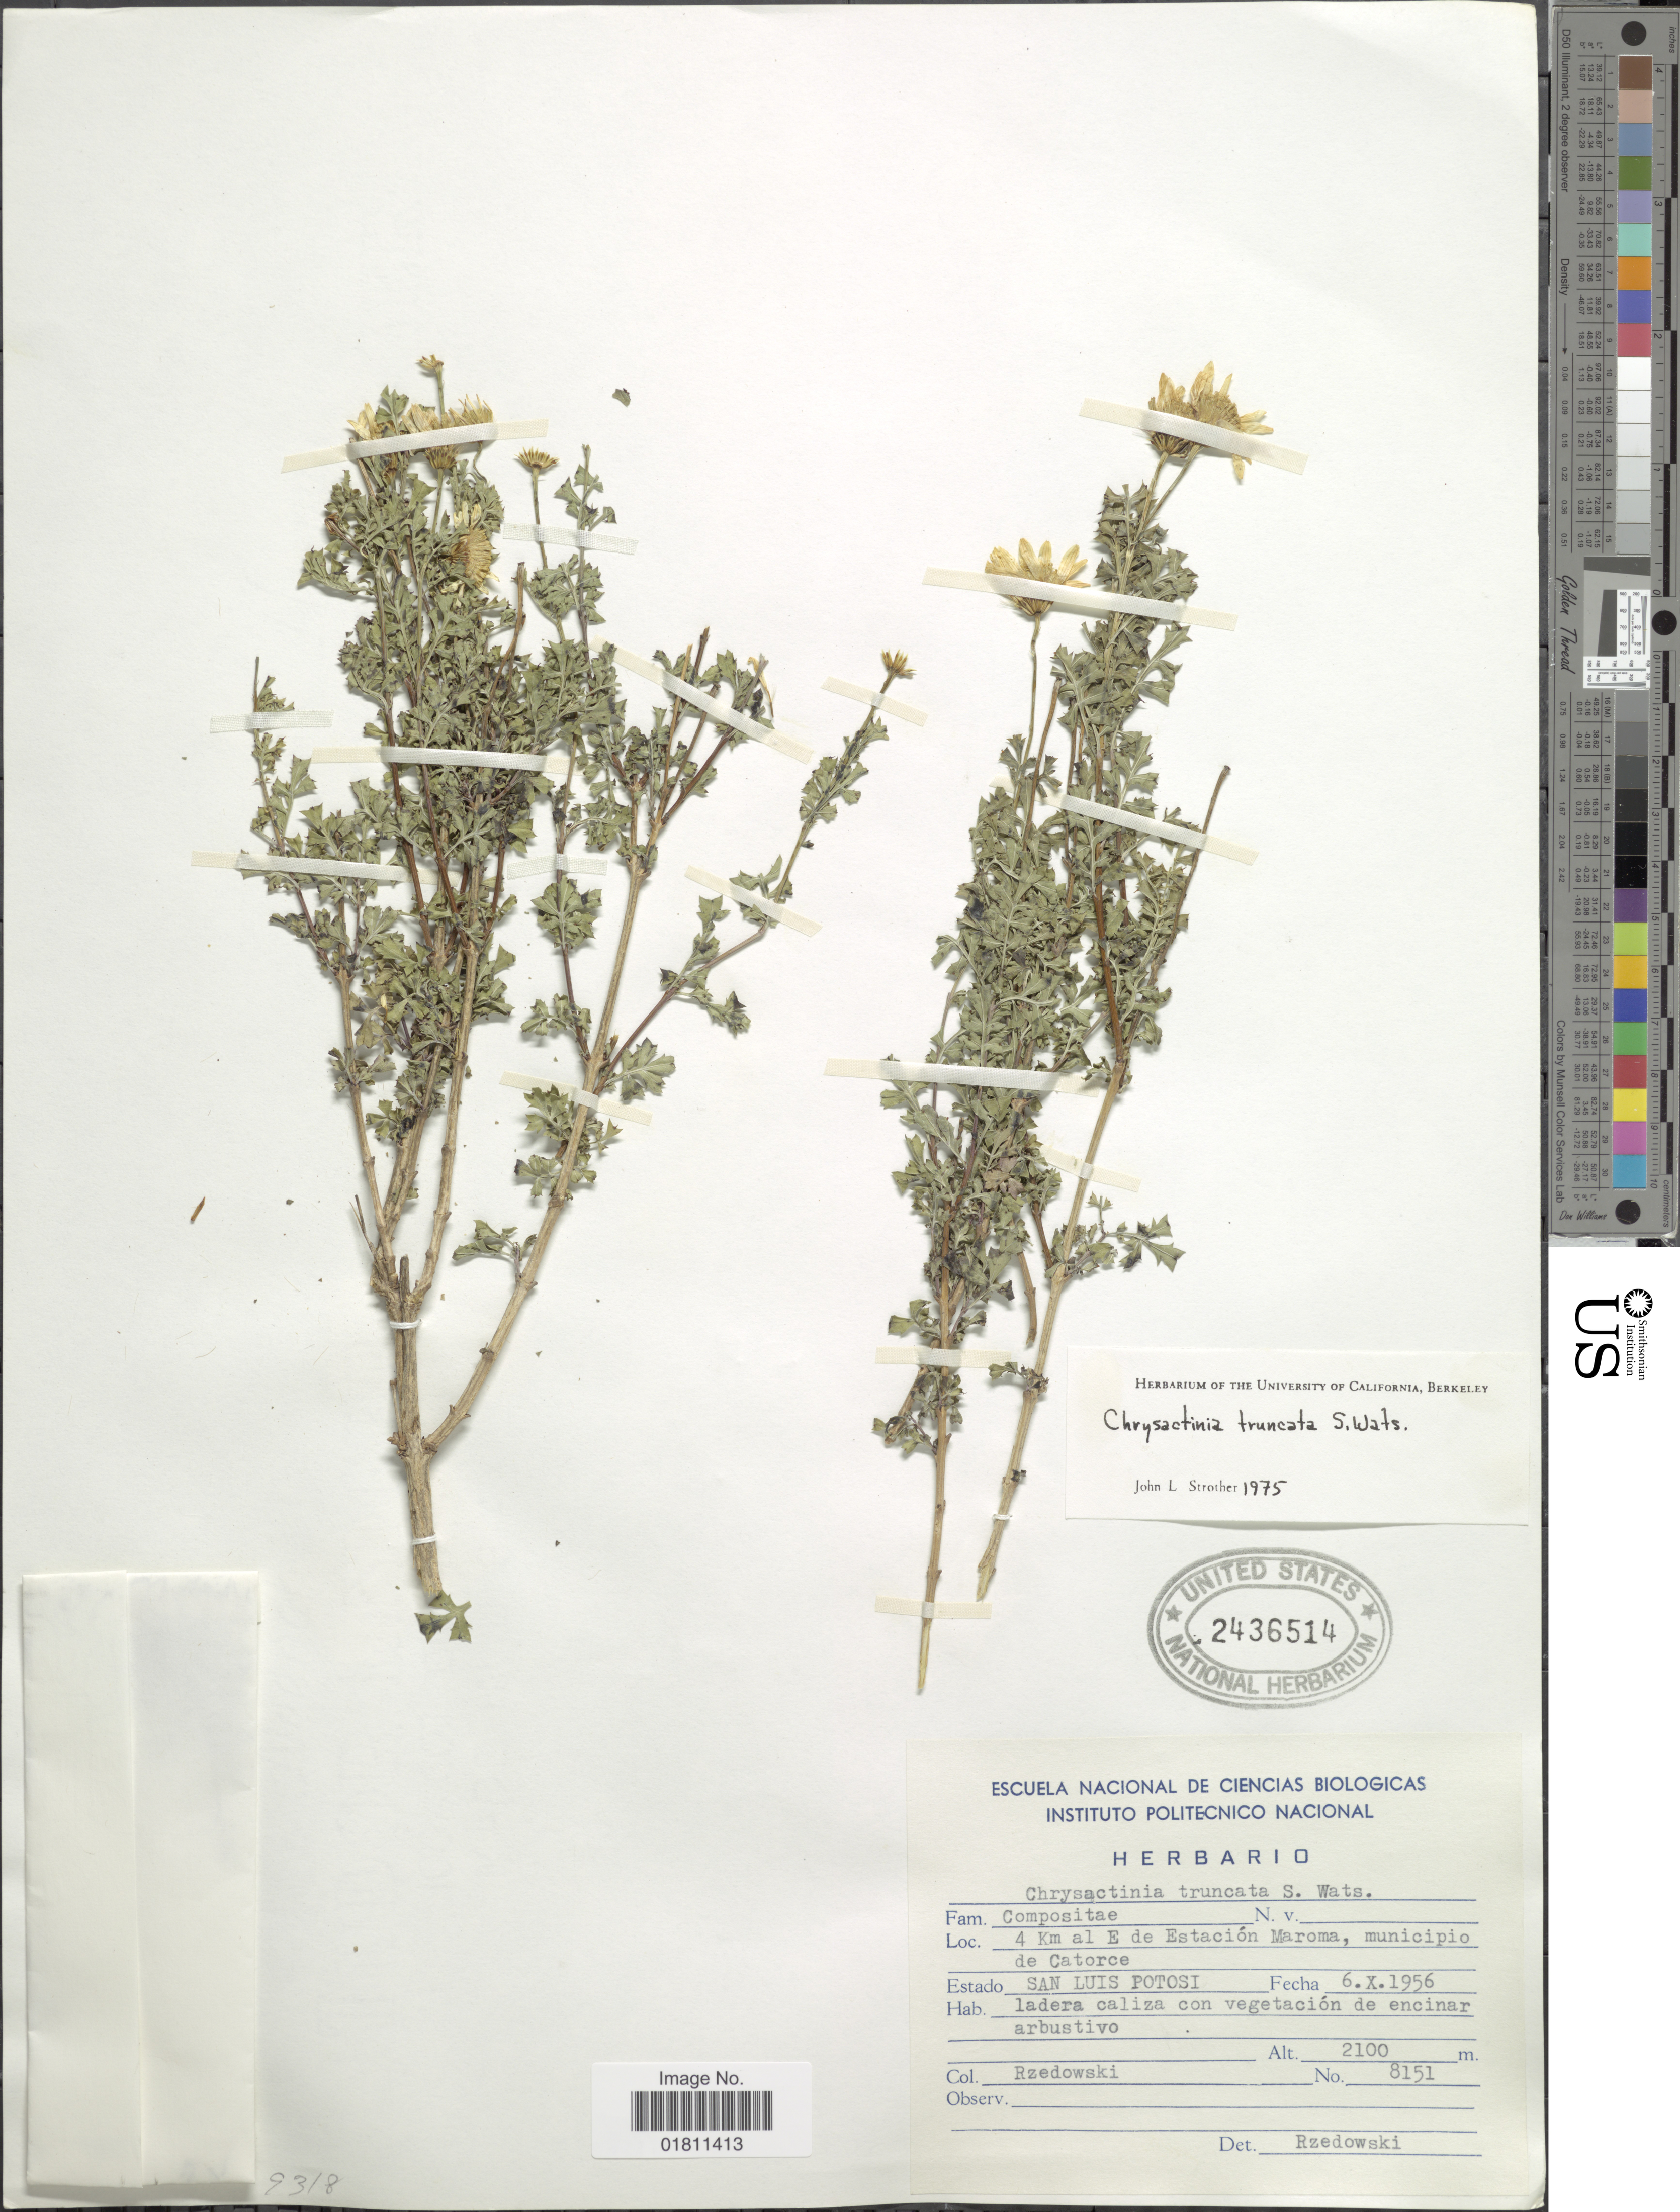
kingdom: Plantae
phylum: Tracheophyta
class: Magnoliopsida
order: Asterales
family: Asteraceae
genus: Chrysactinia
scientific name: Chrysactinia truncata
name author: S. Watson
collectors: Rzedowski, --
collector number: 8151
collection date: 1956-10-06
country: Mexico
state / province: San Luis Potosí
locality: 4 Km al E de Estacion Maroma, municipio de Catorce. San Luis Potosi.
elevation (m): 2100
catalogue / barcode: US 2436514